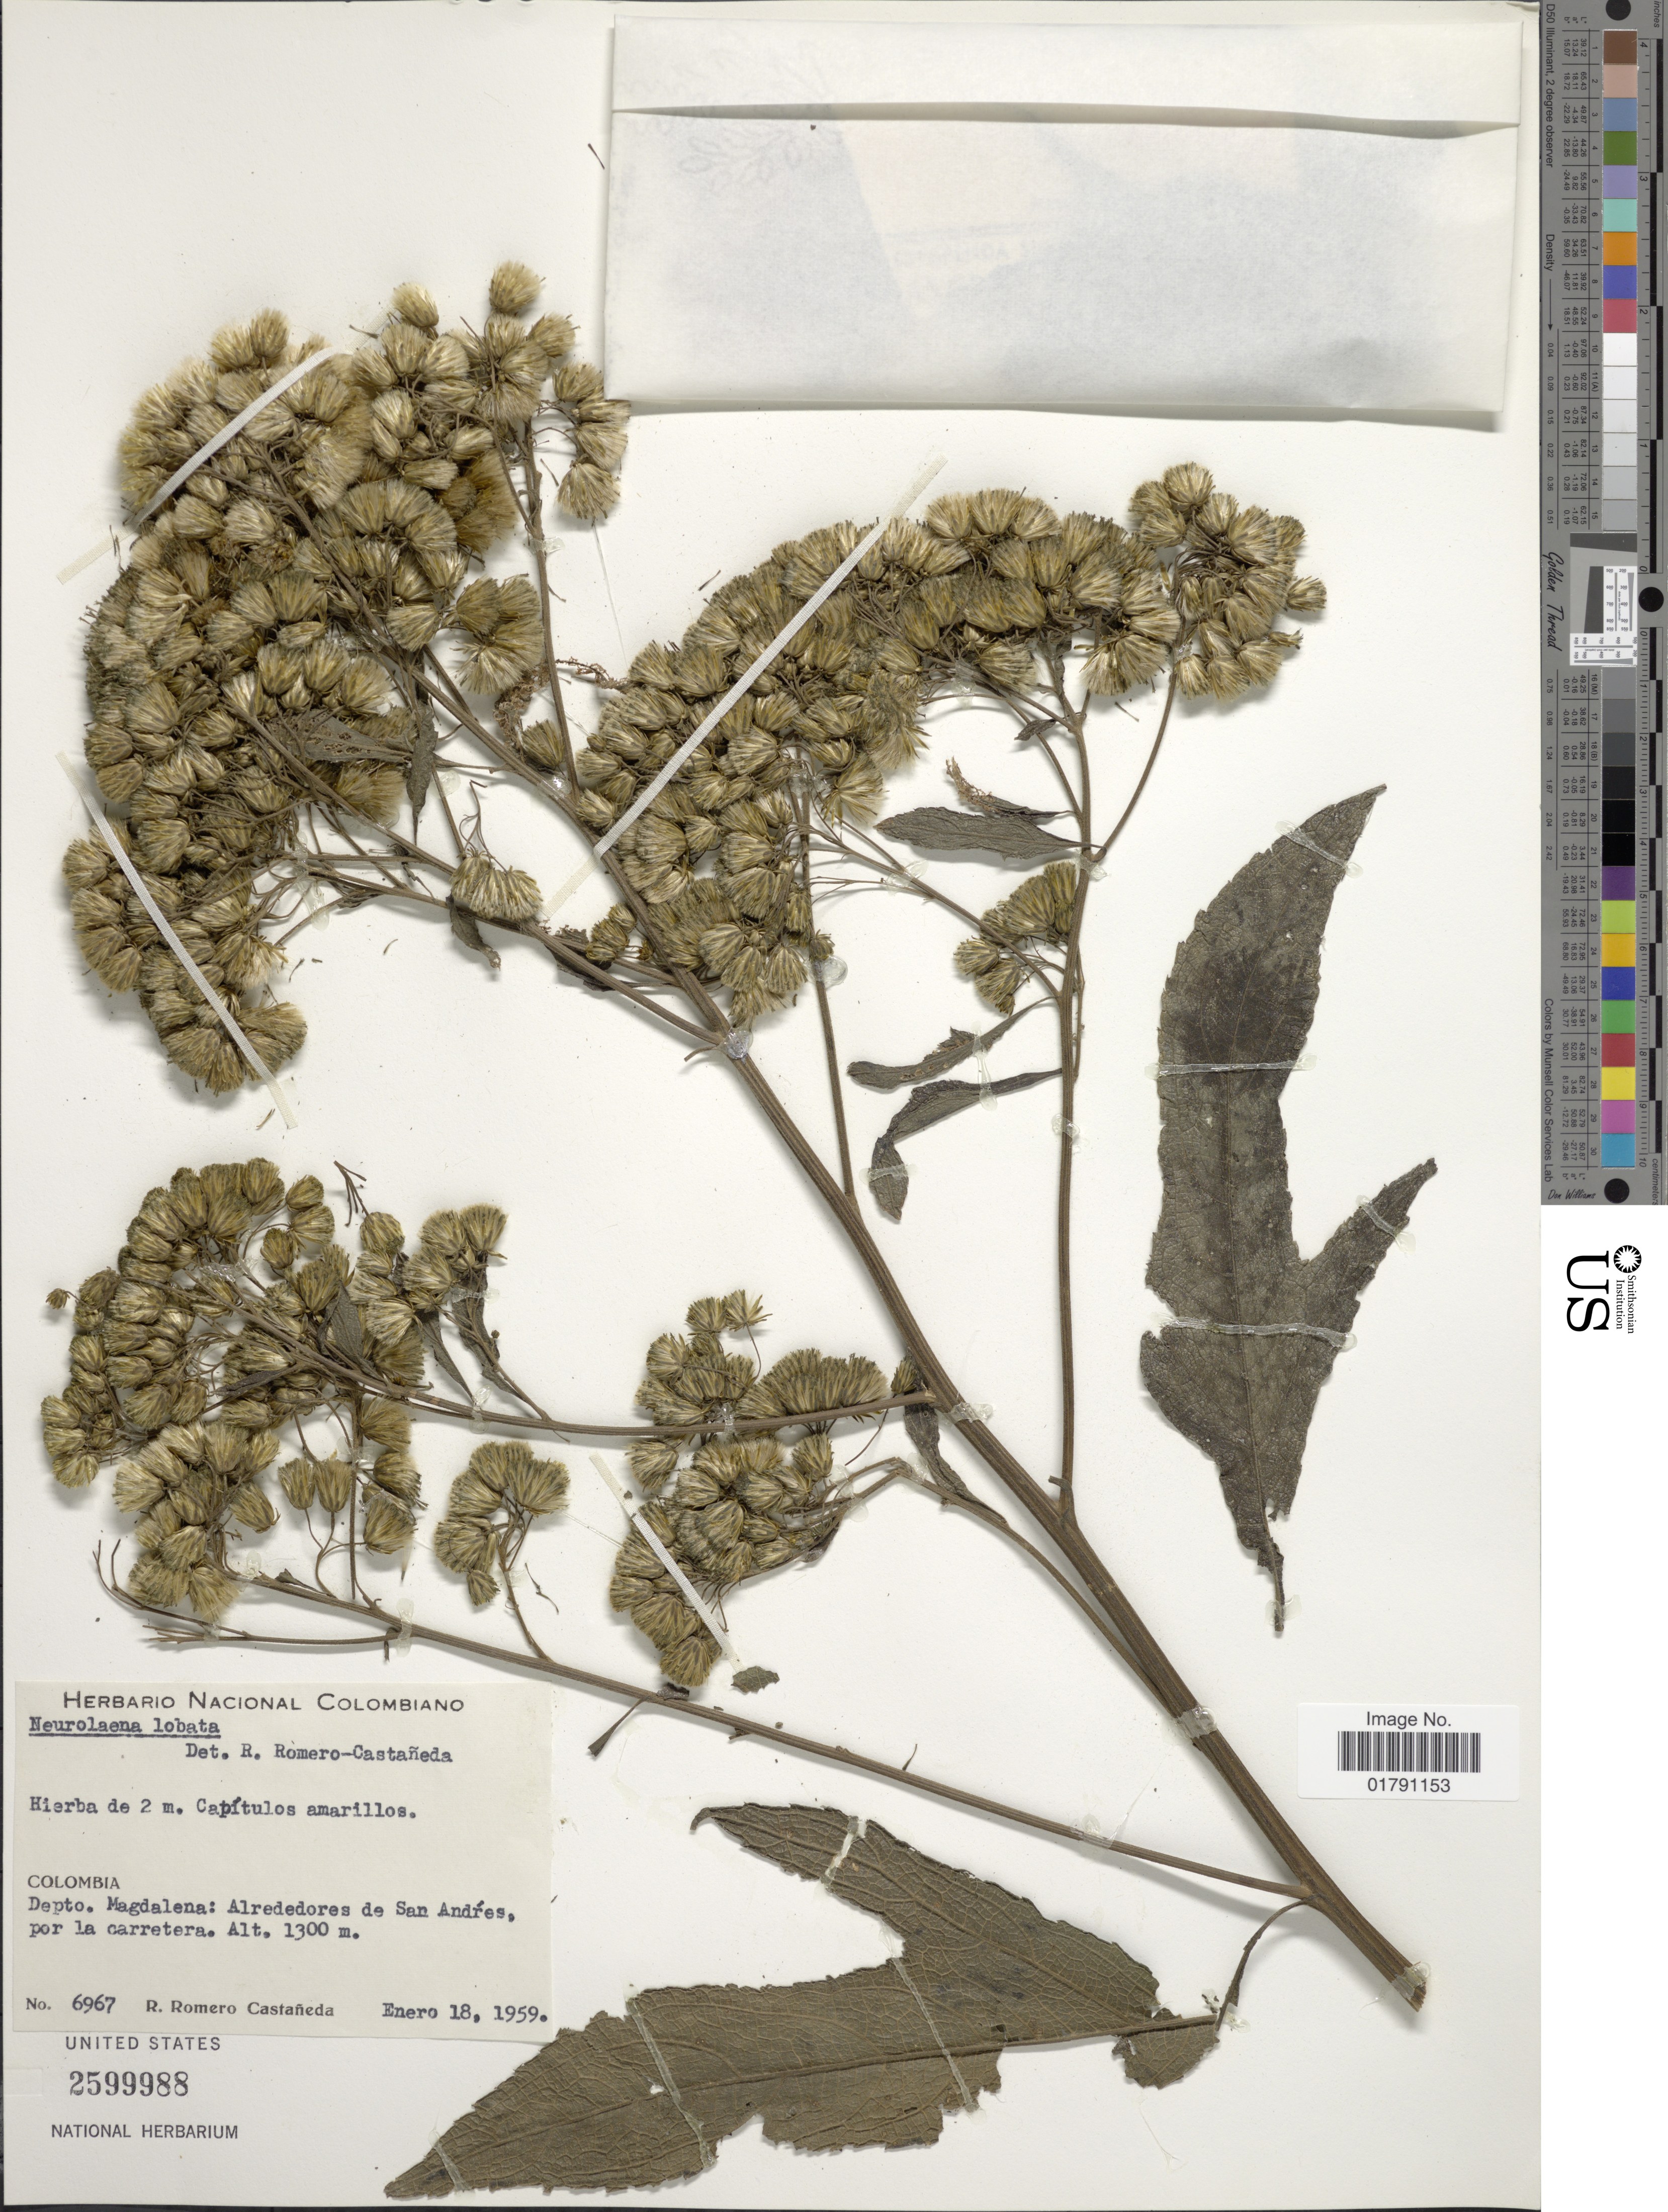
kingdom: Plantae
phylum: Tracheophyta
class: Magnoliopsida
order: Asterales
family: Asteraceae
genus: Neurolaena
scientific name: Neurolaena lobata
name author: (L.) R. Br. ex Cass.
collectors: R. Romero Castañeda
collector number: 6967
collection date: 1959-01-18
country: Colombia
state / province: Magdalena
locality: Alrededores de San Andres, por la carretera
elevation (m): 1300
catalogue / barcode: US 2599988